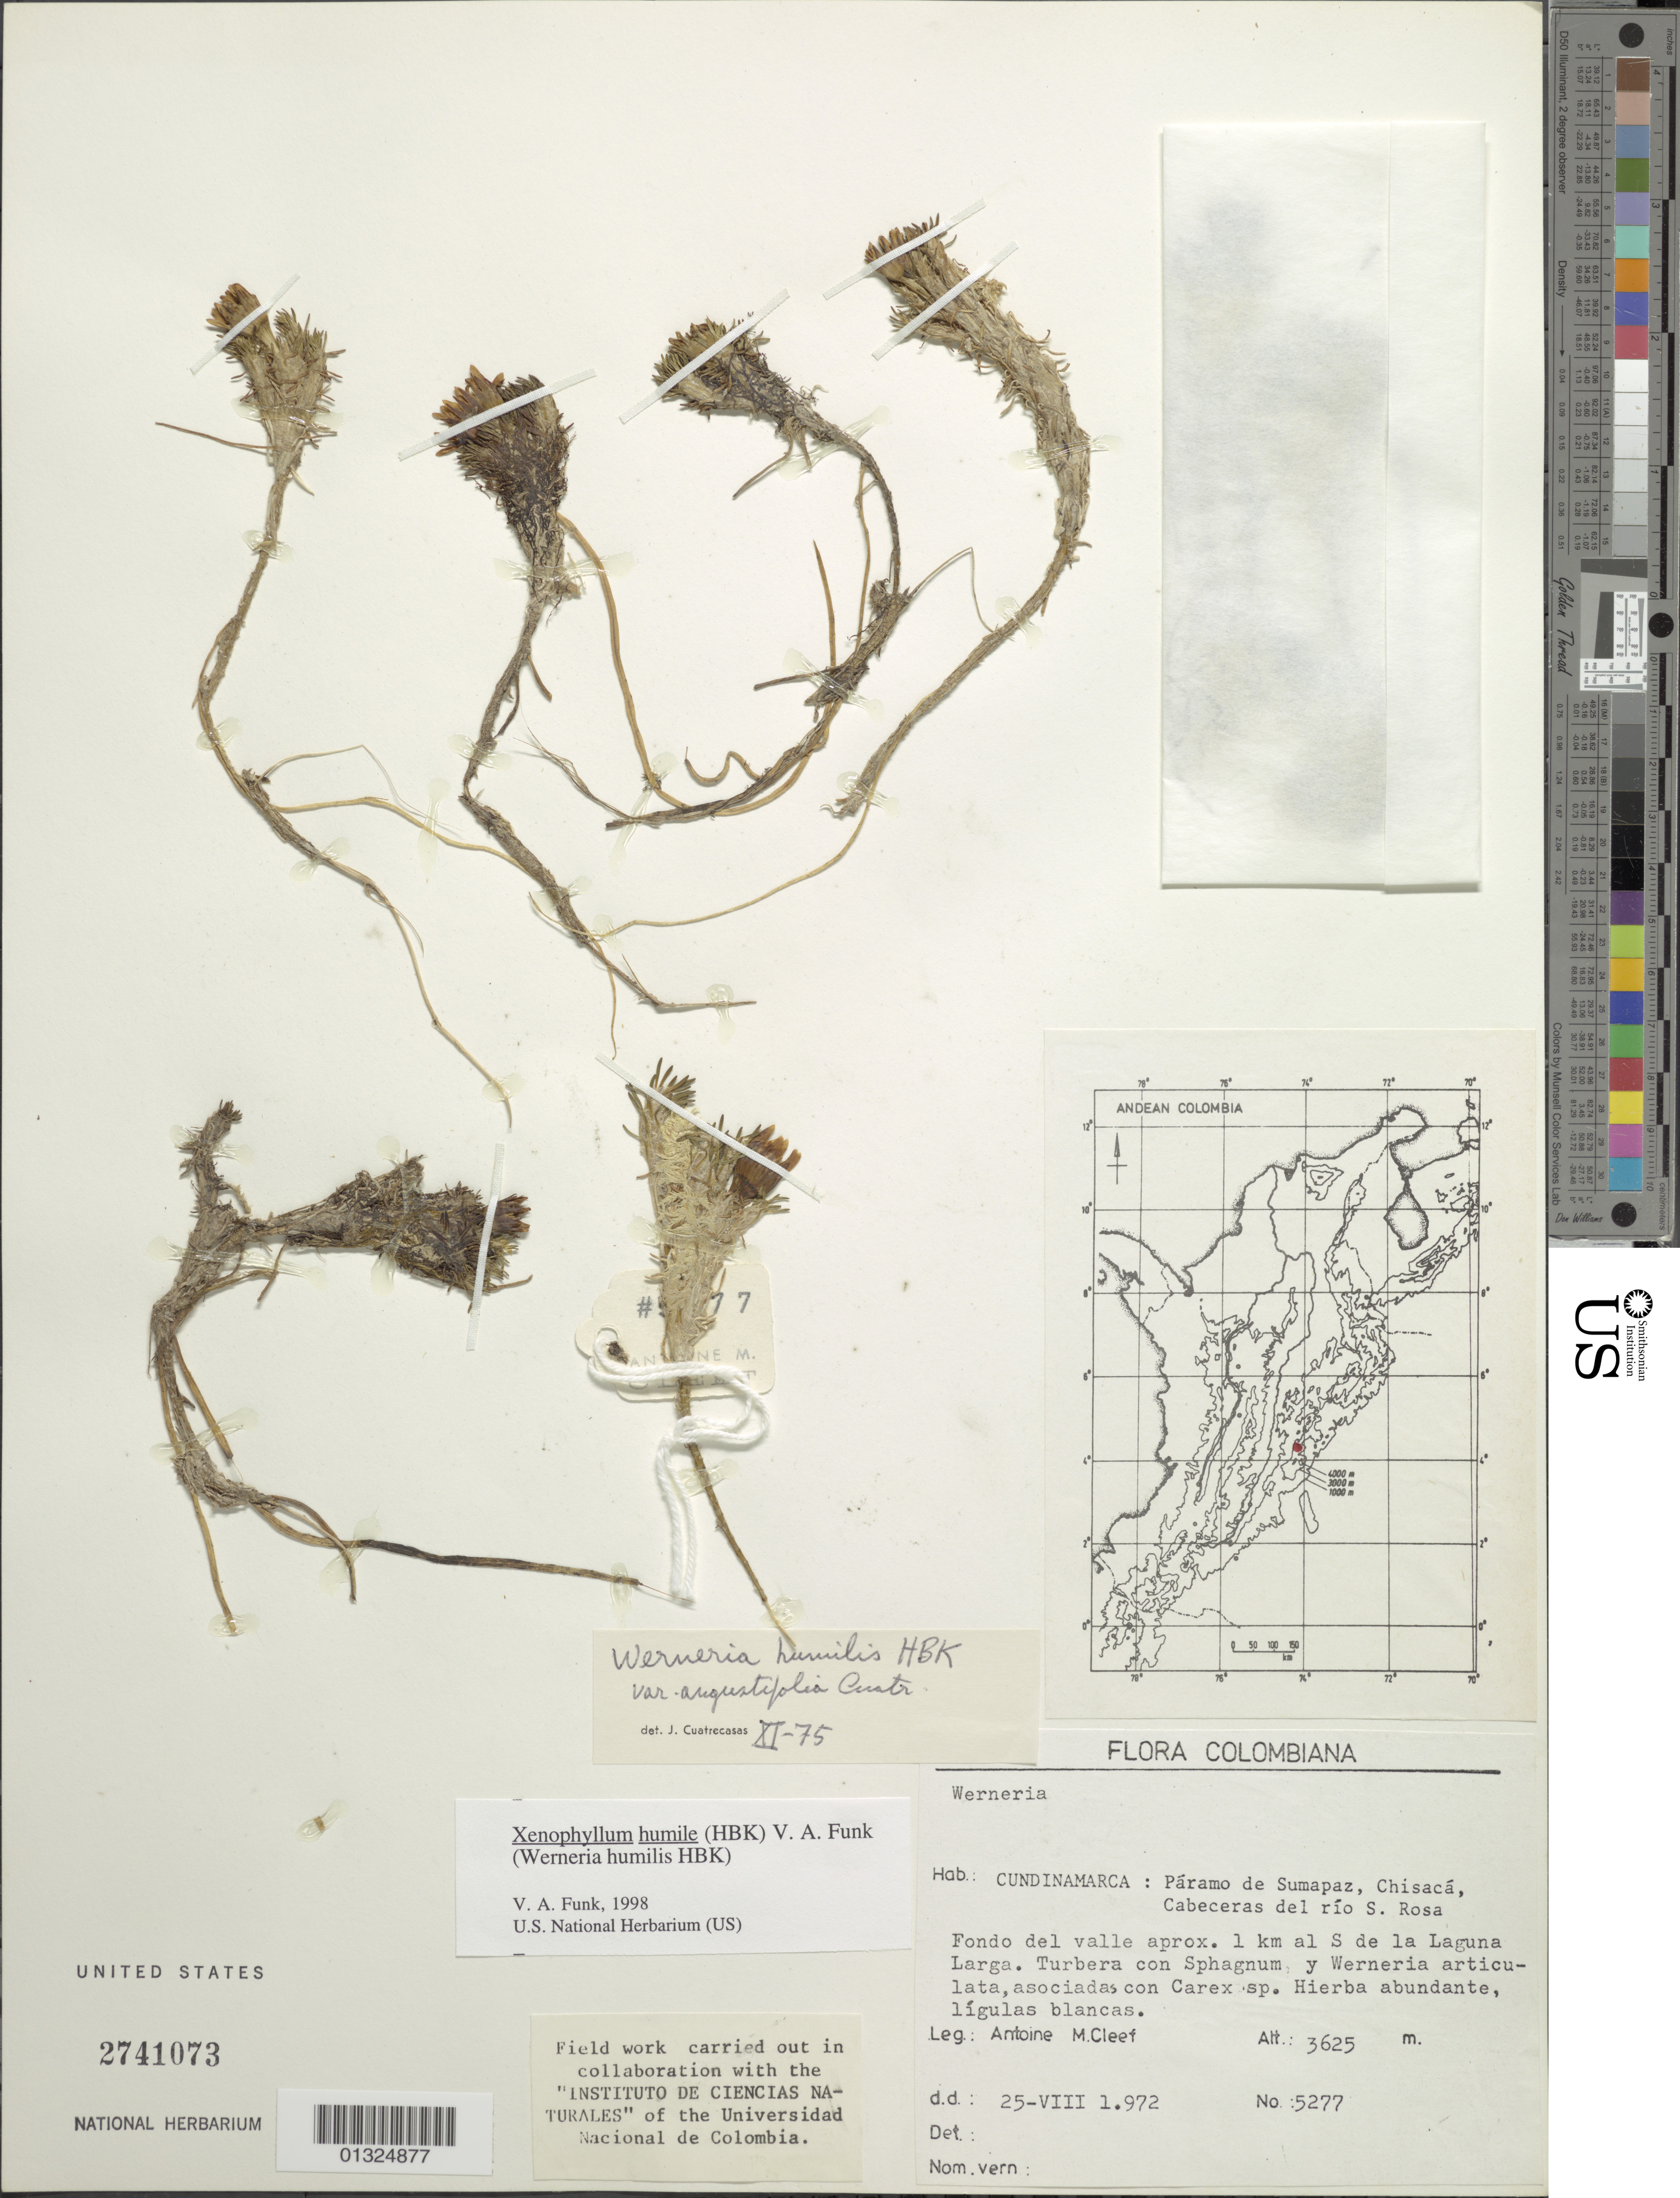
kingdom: Plantae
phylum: Tracheophyta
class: Magnoliopsida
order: Asterales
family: Asteraceae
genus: Xenophyllum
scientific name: Xenophyllum humile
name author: (Kunth) V.A. Funk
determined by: Funk, Vicki A., (BOT), Smithsonian Institution - National Museum of Natural History (UNITED STATES)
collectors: A. M. Cleef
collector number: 5277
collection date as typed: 25 August 1972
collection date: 1972-08-25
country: Colombia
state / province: Cundinamarca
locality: Paramo de Sumapaz, Chisaca, Cabeceras del rio S. Rosa. Fondo del valle aprx. 1 km al S de la Laguna Larga.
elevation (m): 3625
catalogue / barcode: US 2741073